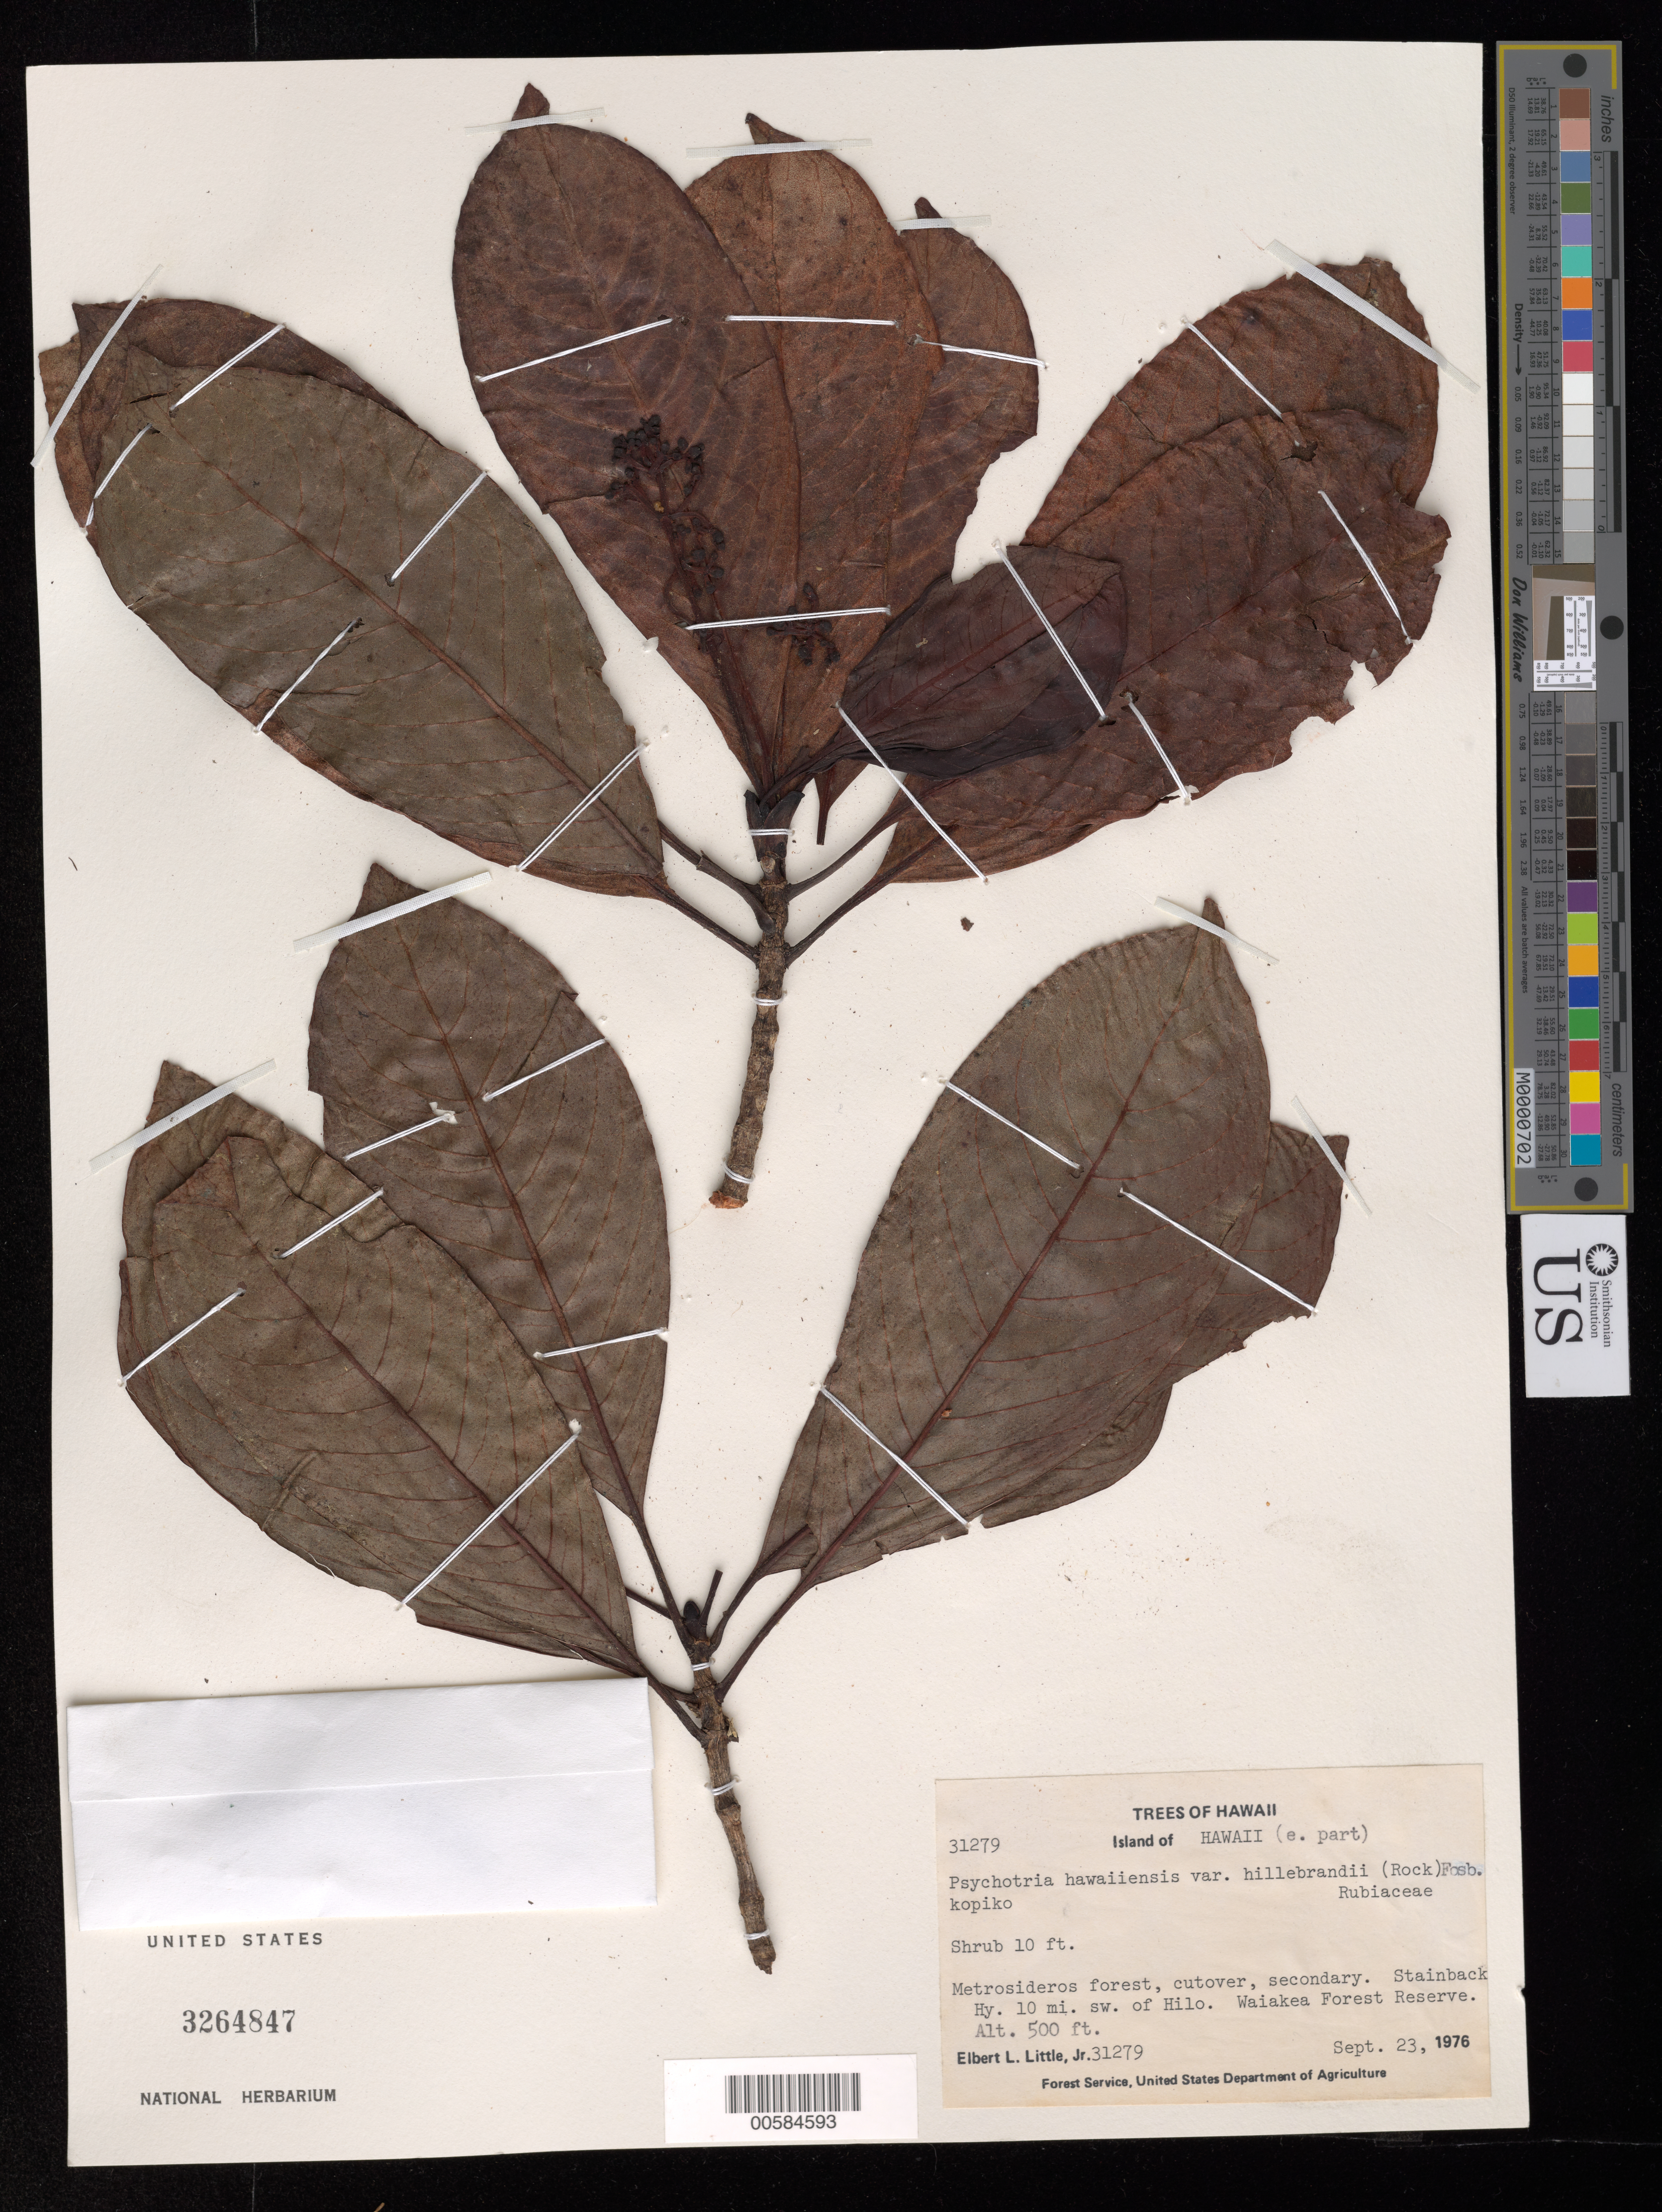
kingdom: Plantae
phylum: Tracheophyta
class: Magnoliopsida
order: Gentianales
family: Rubiaceae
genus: Psychotria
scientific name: Psychotria hawaiiensis var. hillebrandii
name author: (A. Gray) Fosberg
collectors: E. L. Little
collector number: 31279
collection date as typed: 23 Sep 1976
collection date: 1976-09-23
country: United States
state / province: Hawaii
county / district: Hawaii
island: Hawaii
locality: E part of Hawaii, Stainback Hy, 10 mi SW of Hilo, Waiakea Forest Reserve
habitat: Cutover, secondary forest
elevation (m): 152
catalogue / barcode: US 3264847